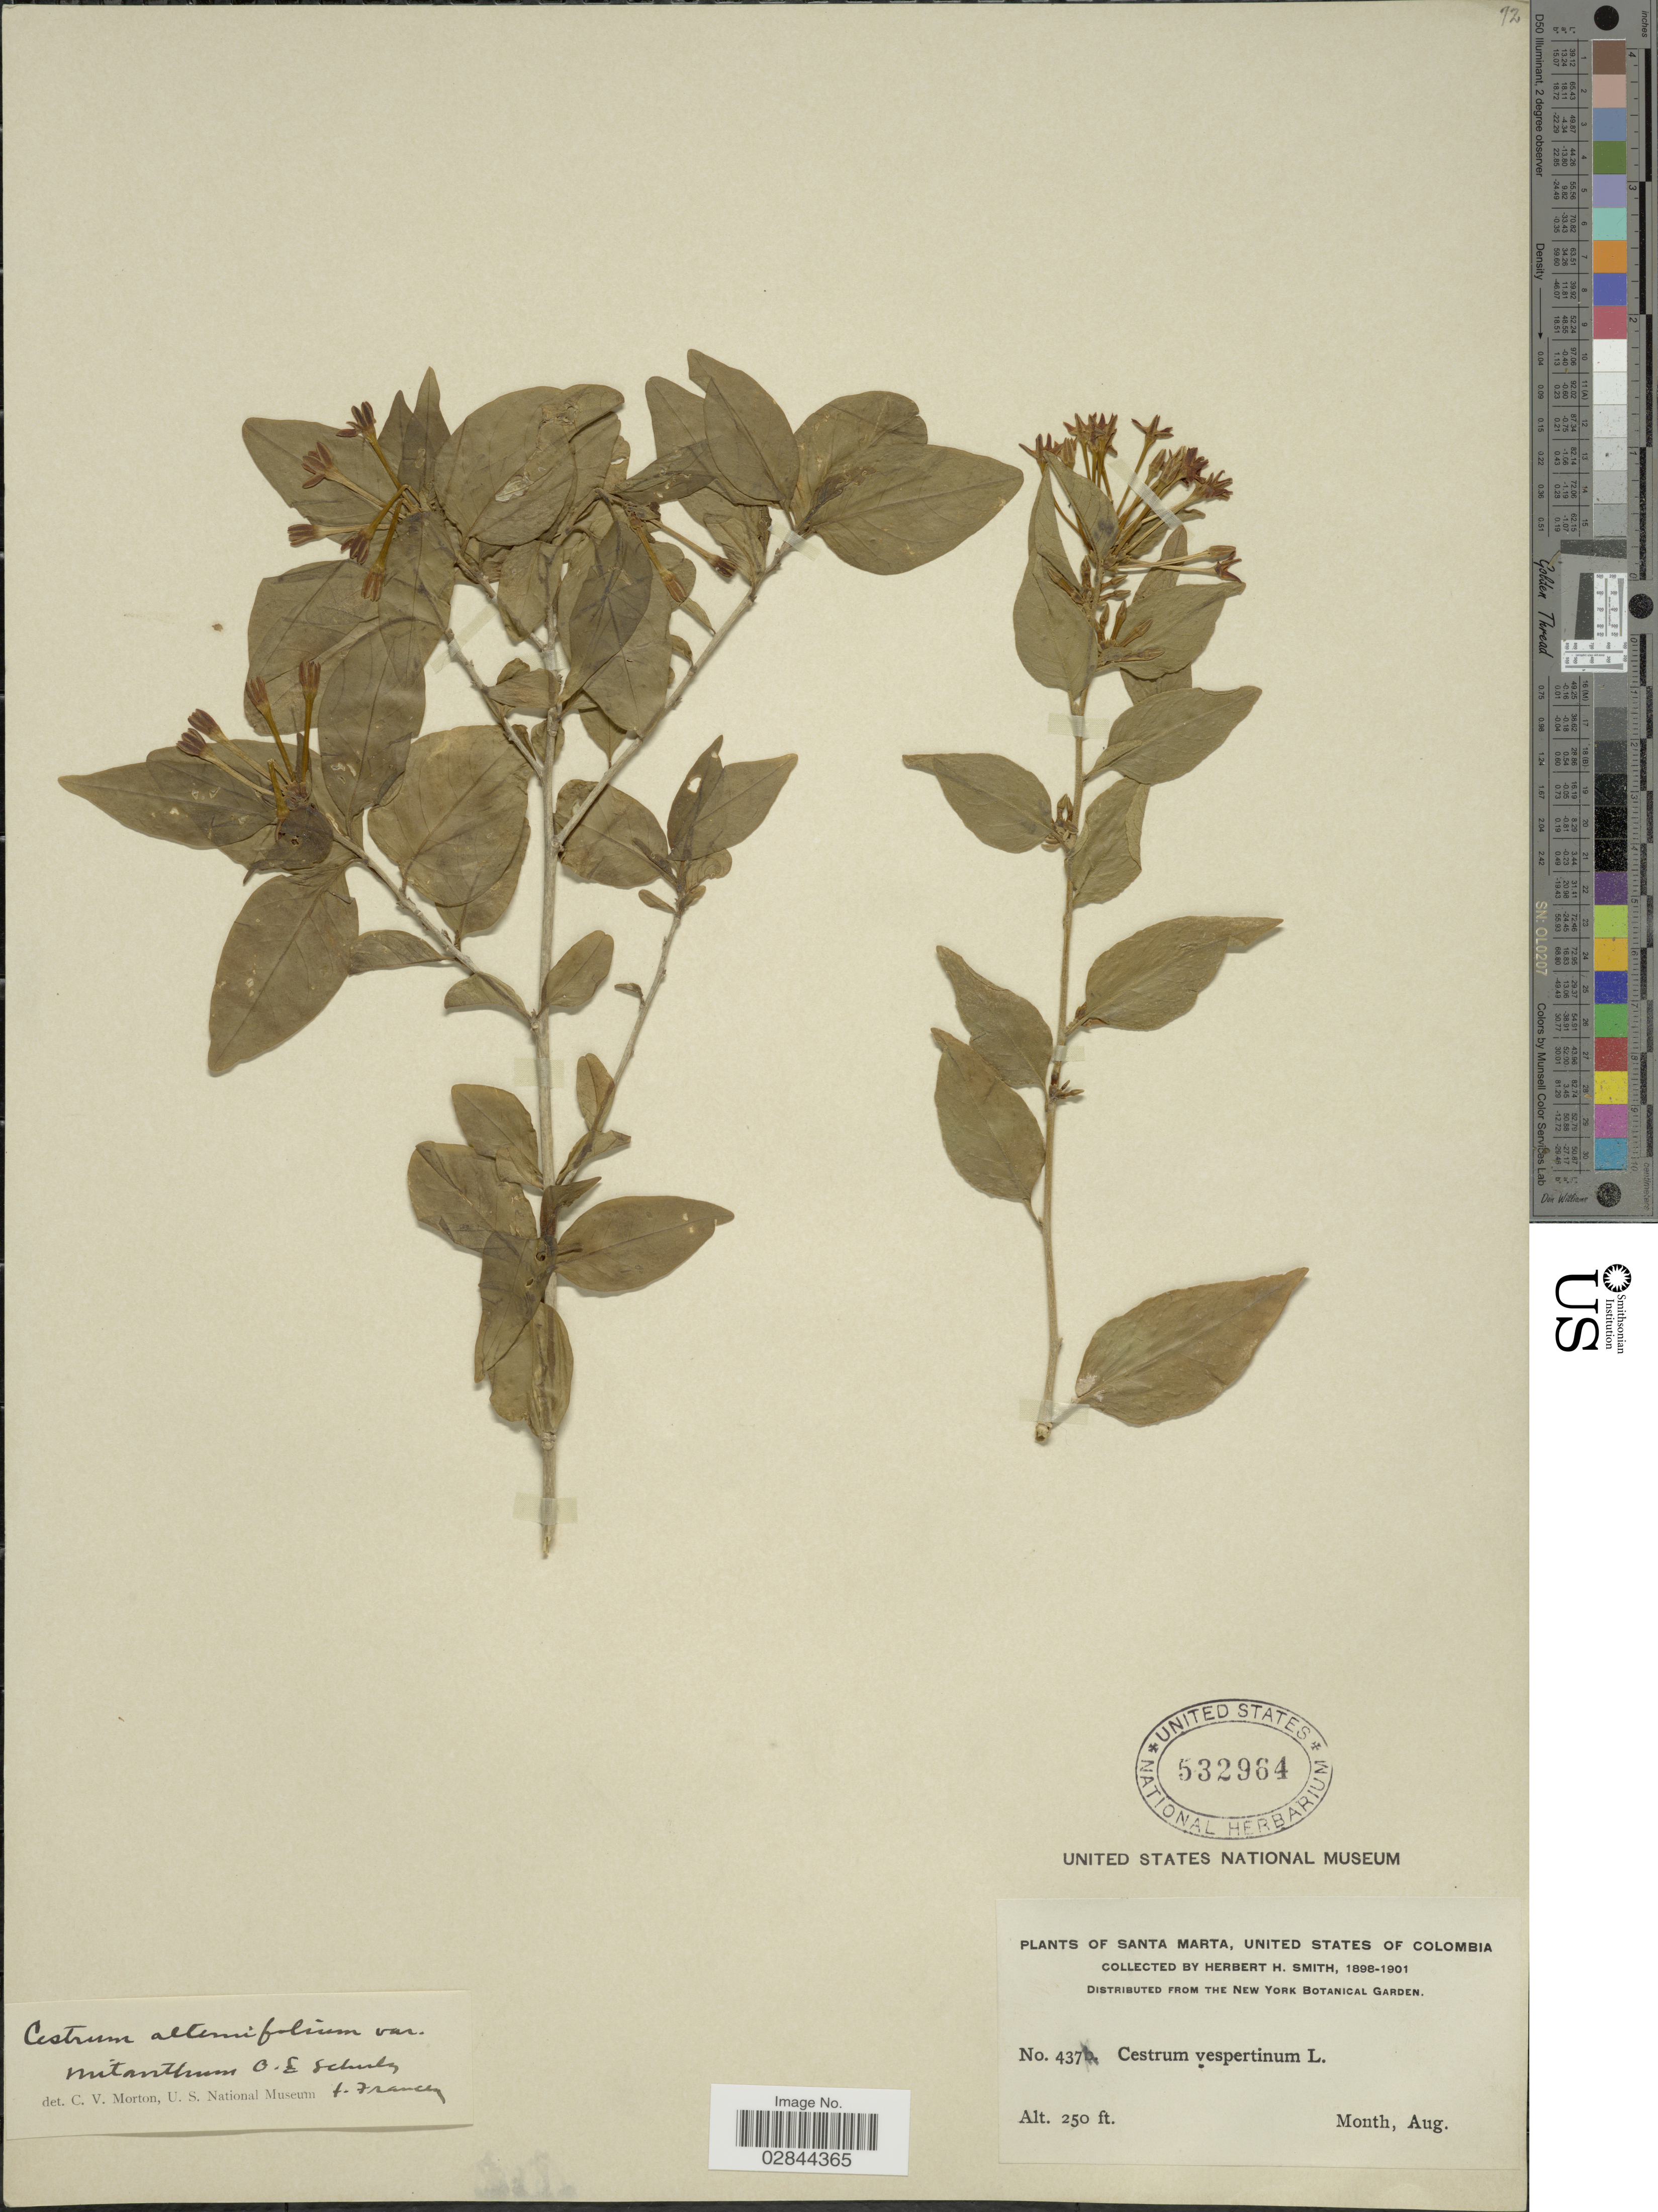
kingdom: Plantae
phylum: Tracheophyta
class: Magnoliopsida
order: Solanales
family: Solanaceae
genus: Cestrum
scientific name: Cestrum alternifolium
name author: (Jacq.) O.E. Schulz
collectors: Herbert H. Smith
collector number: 437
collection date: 1898-08/1901-08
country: Colombia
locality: Santa Marta, Unites States of Colombia.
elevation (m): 76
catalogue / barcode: US 532964